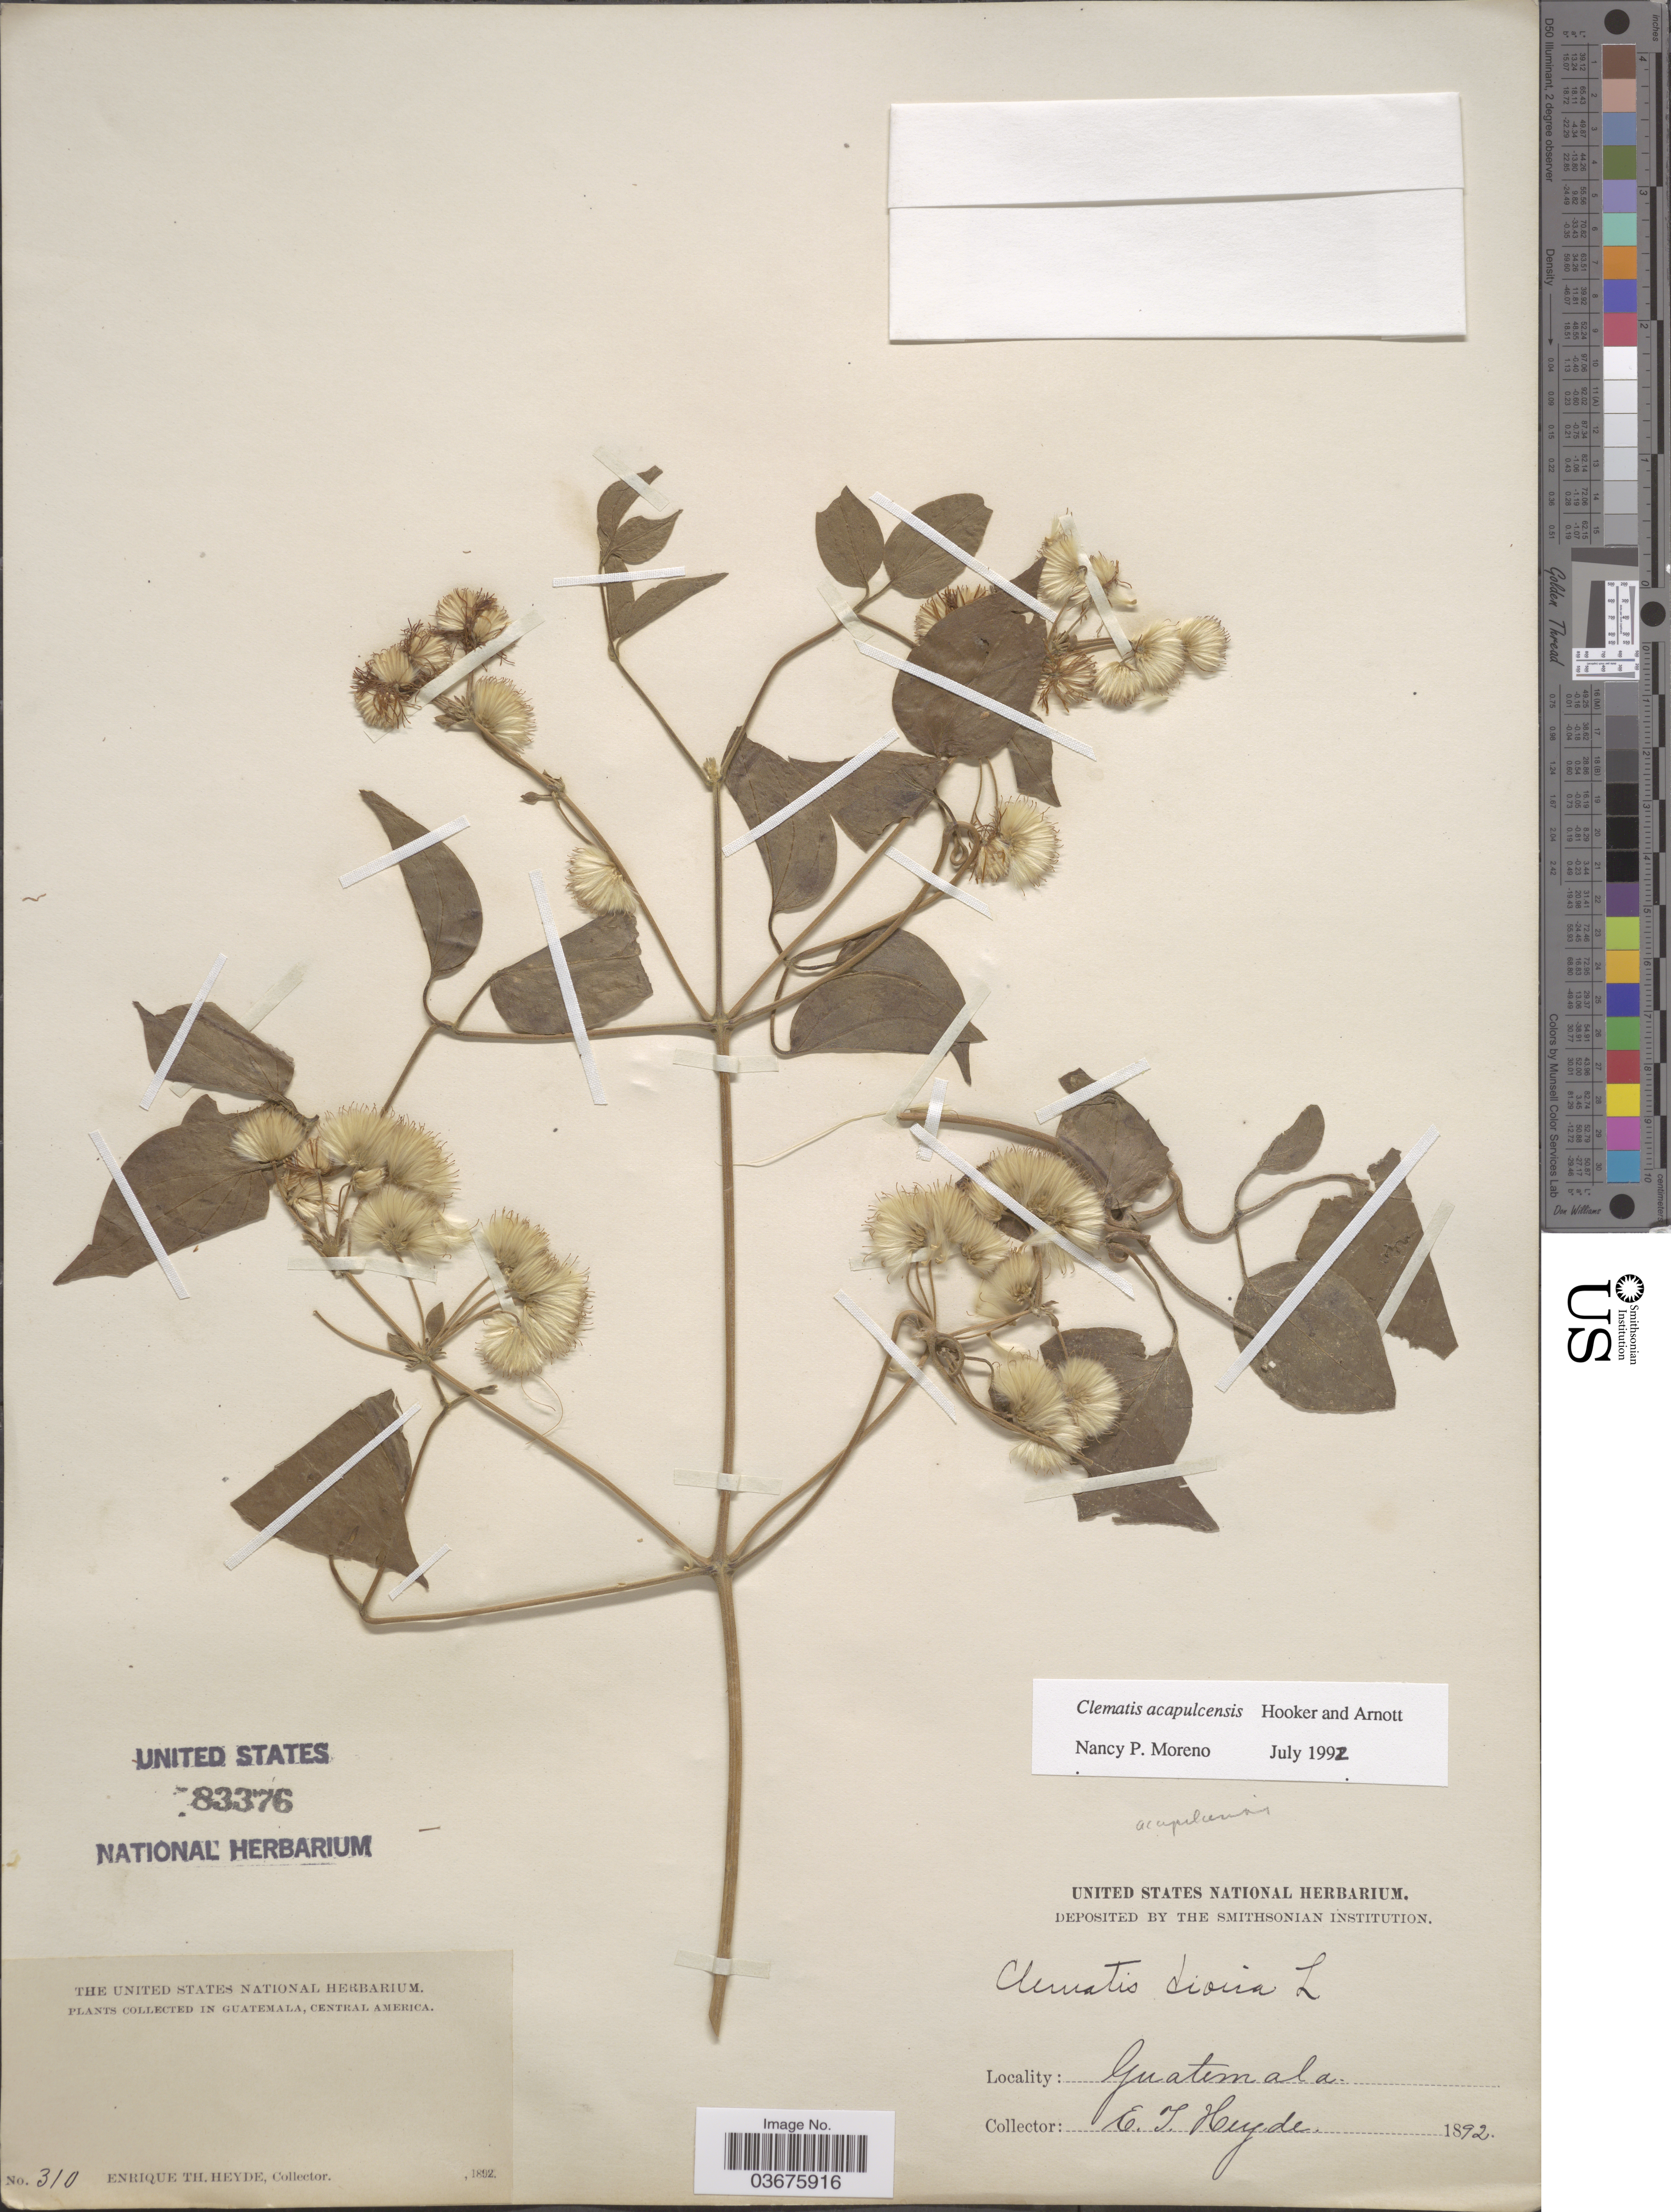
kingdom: Plantae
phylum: Tracheophyta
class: Magnoliopsida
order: Ranunculales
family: Ranunculaceae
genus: Clematis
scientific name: Clematis acapulcensis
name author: Hook. & Arn.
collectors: E. T. Heyde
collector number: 310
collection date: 1892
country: Guatemala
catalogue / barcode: US 83376